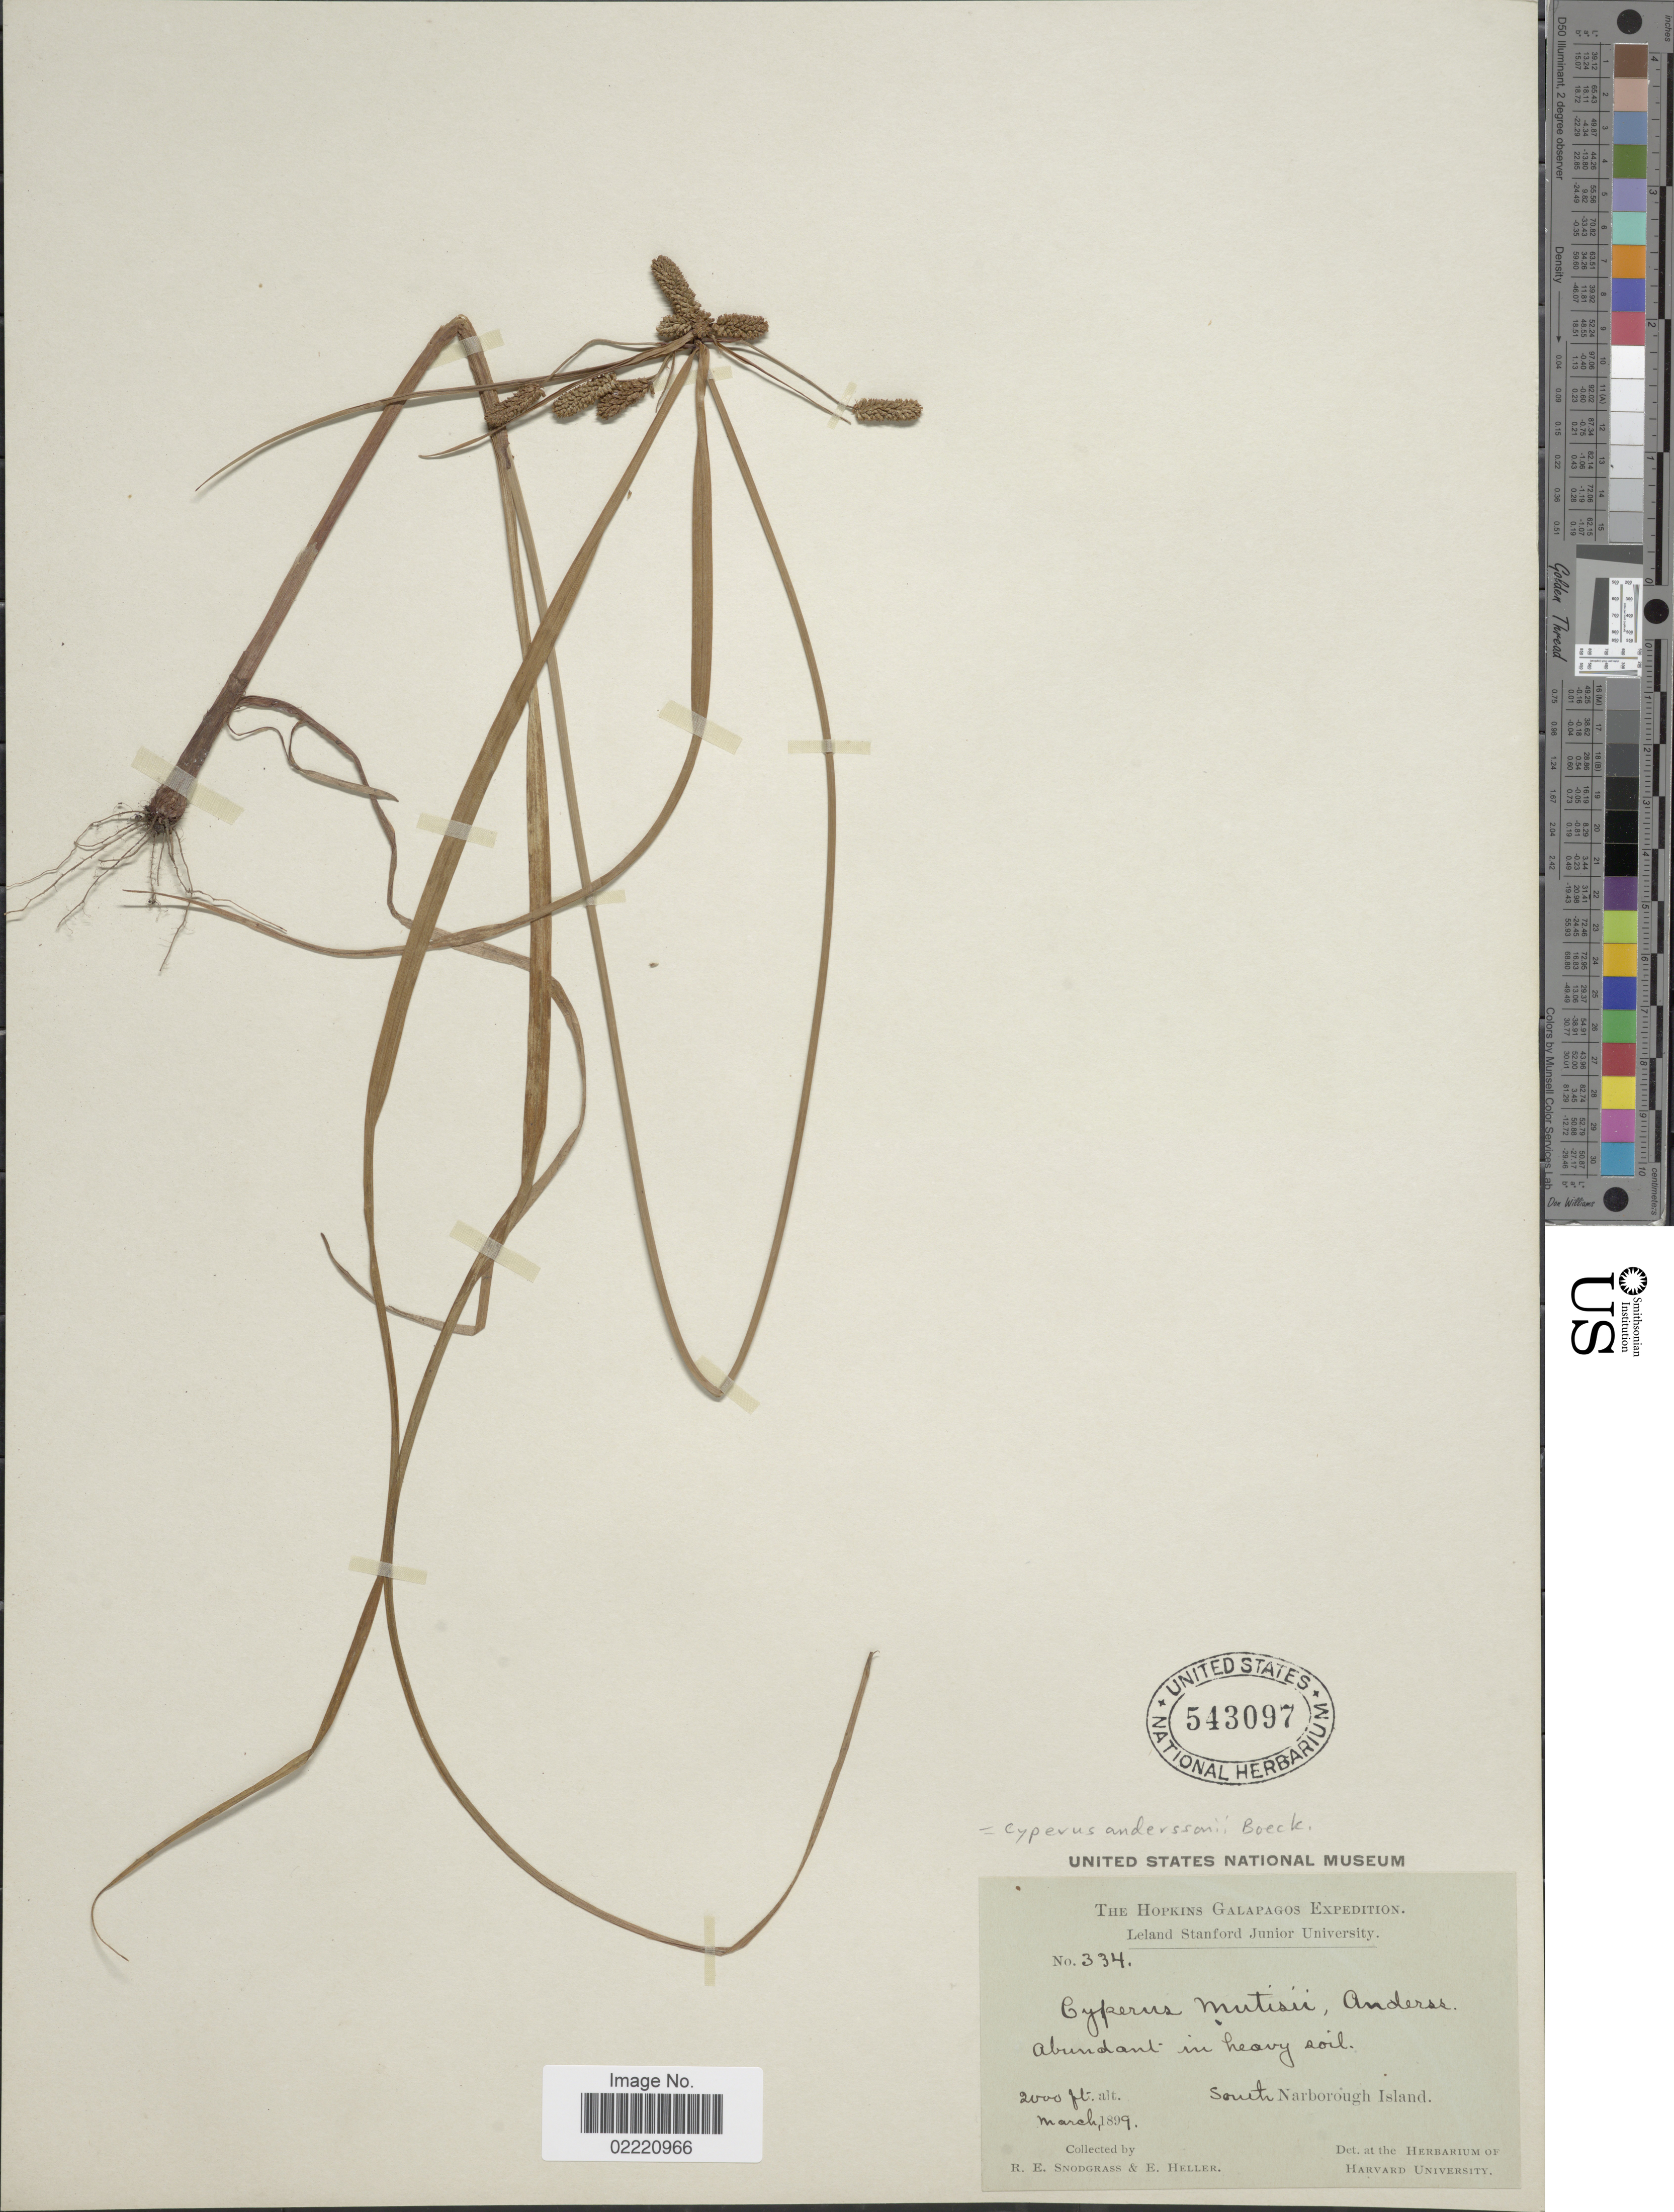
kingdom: Plantae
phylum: Tracheophyta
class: Liliopsida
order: Poales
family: Cyperaceae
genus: Cyperus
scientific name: Cyperus anderssonii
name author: Boeckeler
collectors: R. E. Snodgrass & E. Heller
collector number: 334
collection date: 1899-03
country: Ecuador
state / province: Colón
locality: The Hopkins Galapagos, South Narborough Island.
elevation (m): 610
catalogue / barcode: US 543097